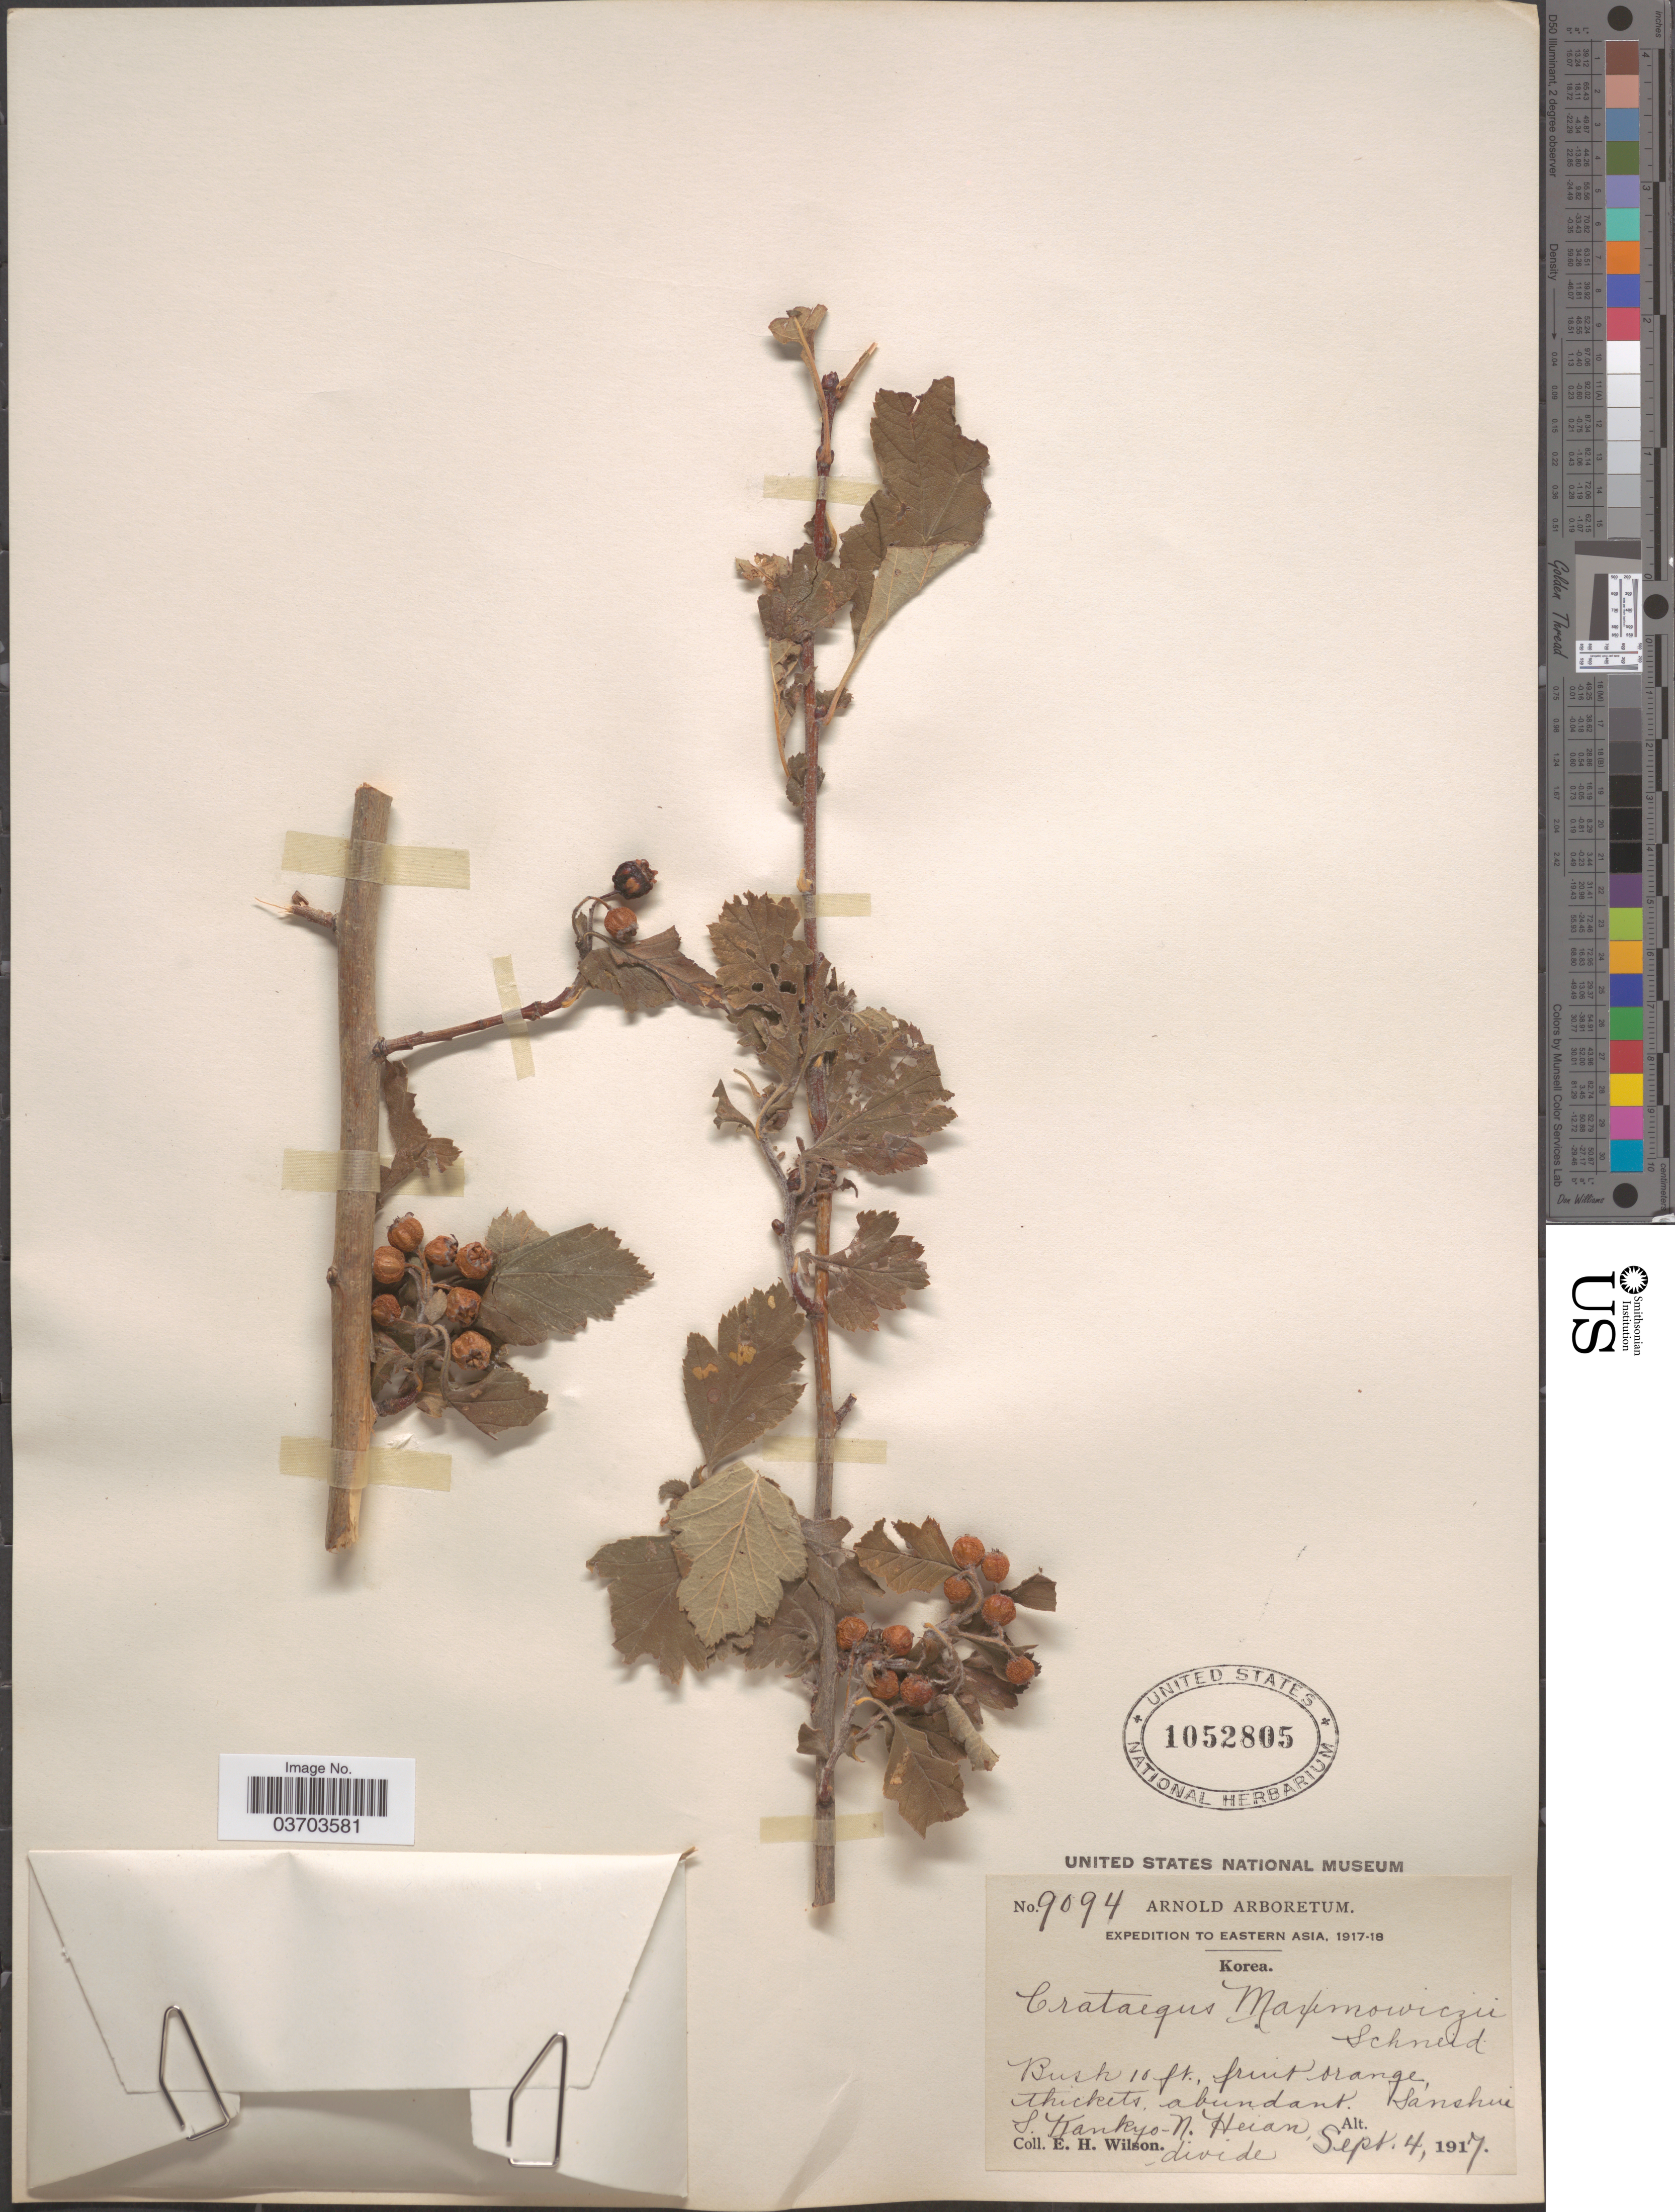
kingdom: Plantae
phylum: Tracheophyta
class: Magnoliopsida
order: Rosales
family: Rosaceae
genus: Crataegus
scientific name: Crataegus maximowiczii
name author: C.K. Schneid.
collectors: E. Wilson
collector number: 9094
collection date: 1917-09-04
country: North Korea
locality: Eastern Asia. Korea. Sanshui S. Kankyo-N. Heian.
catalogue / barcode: US 1052805